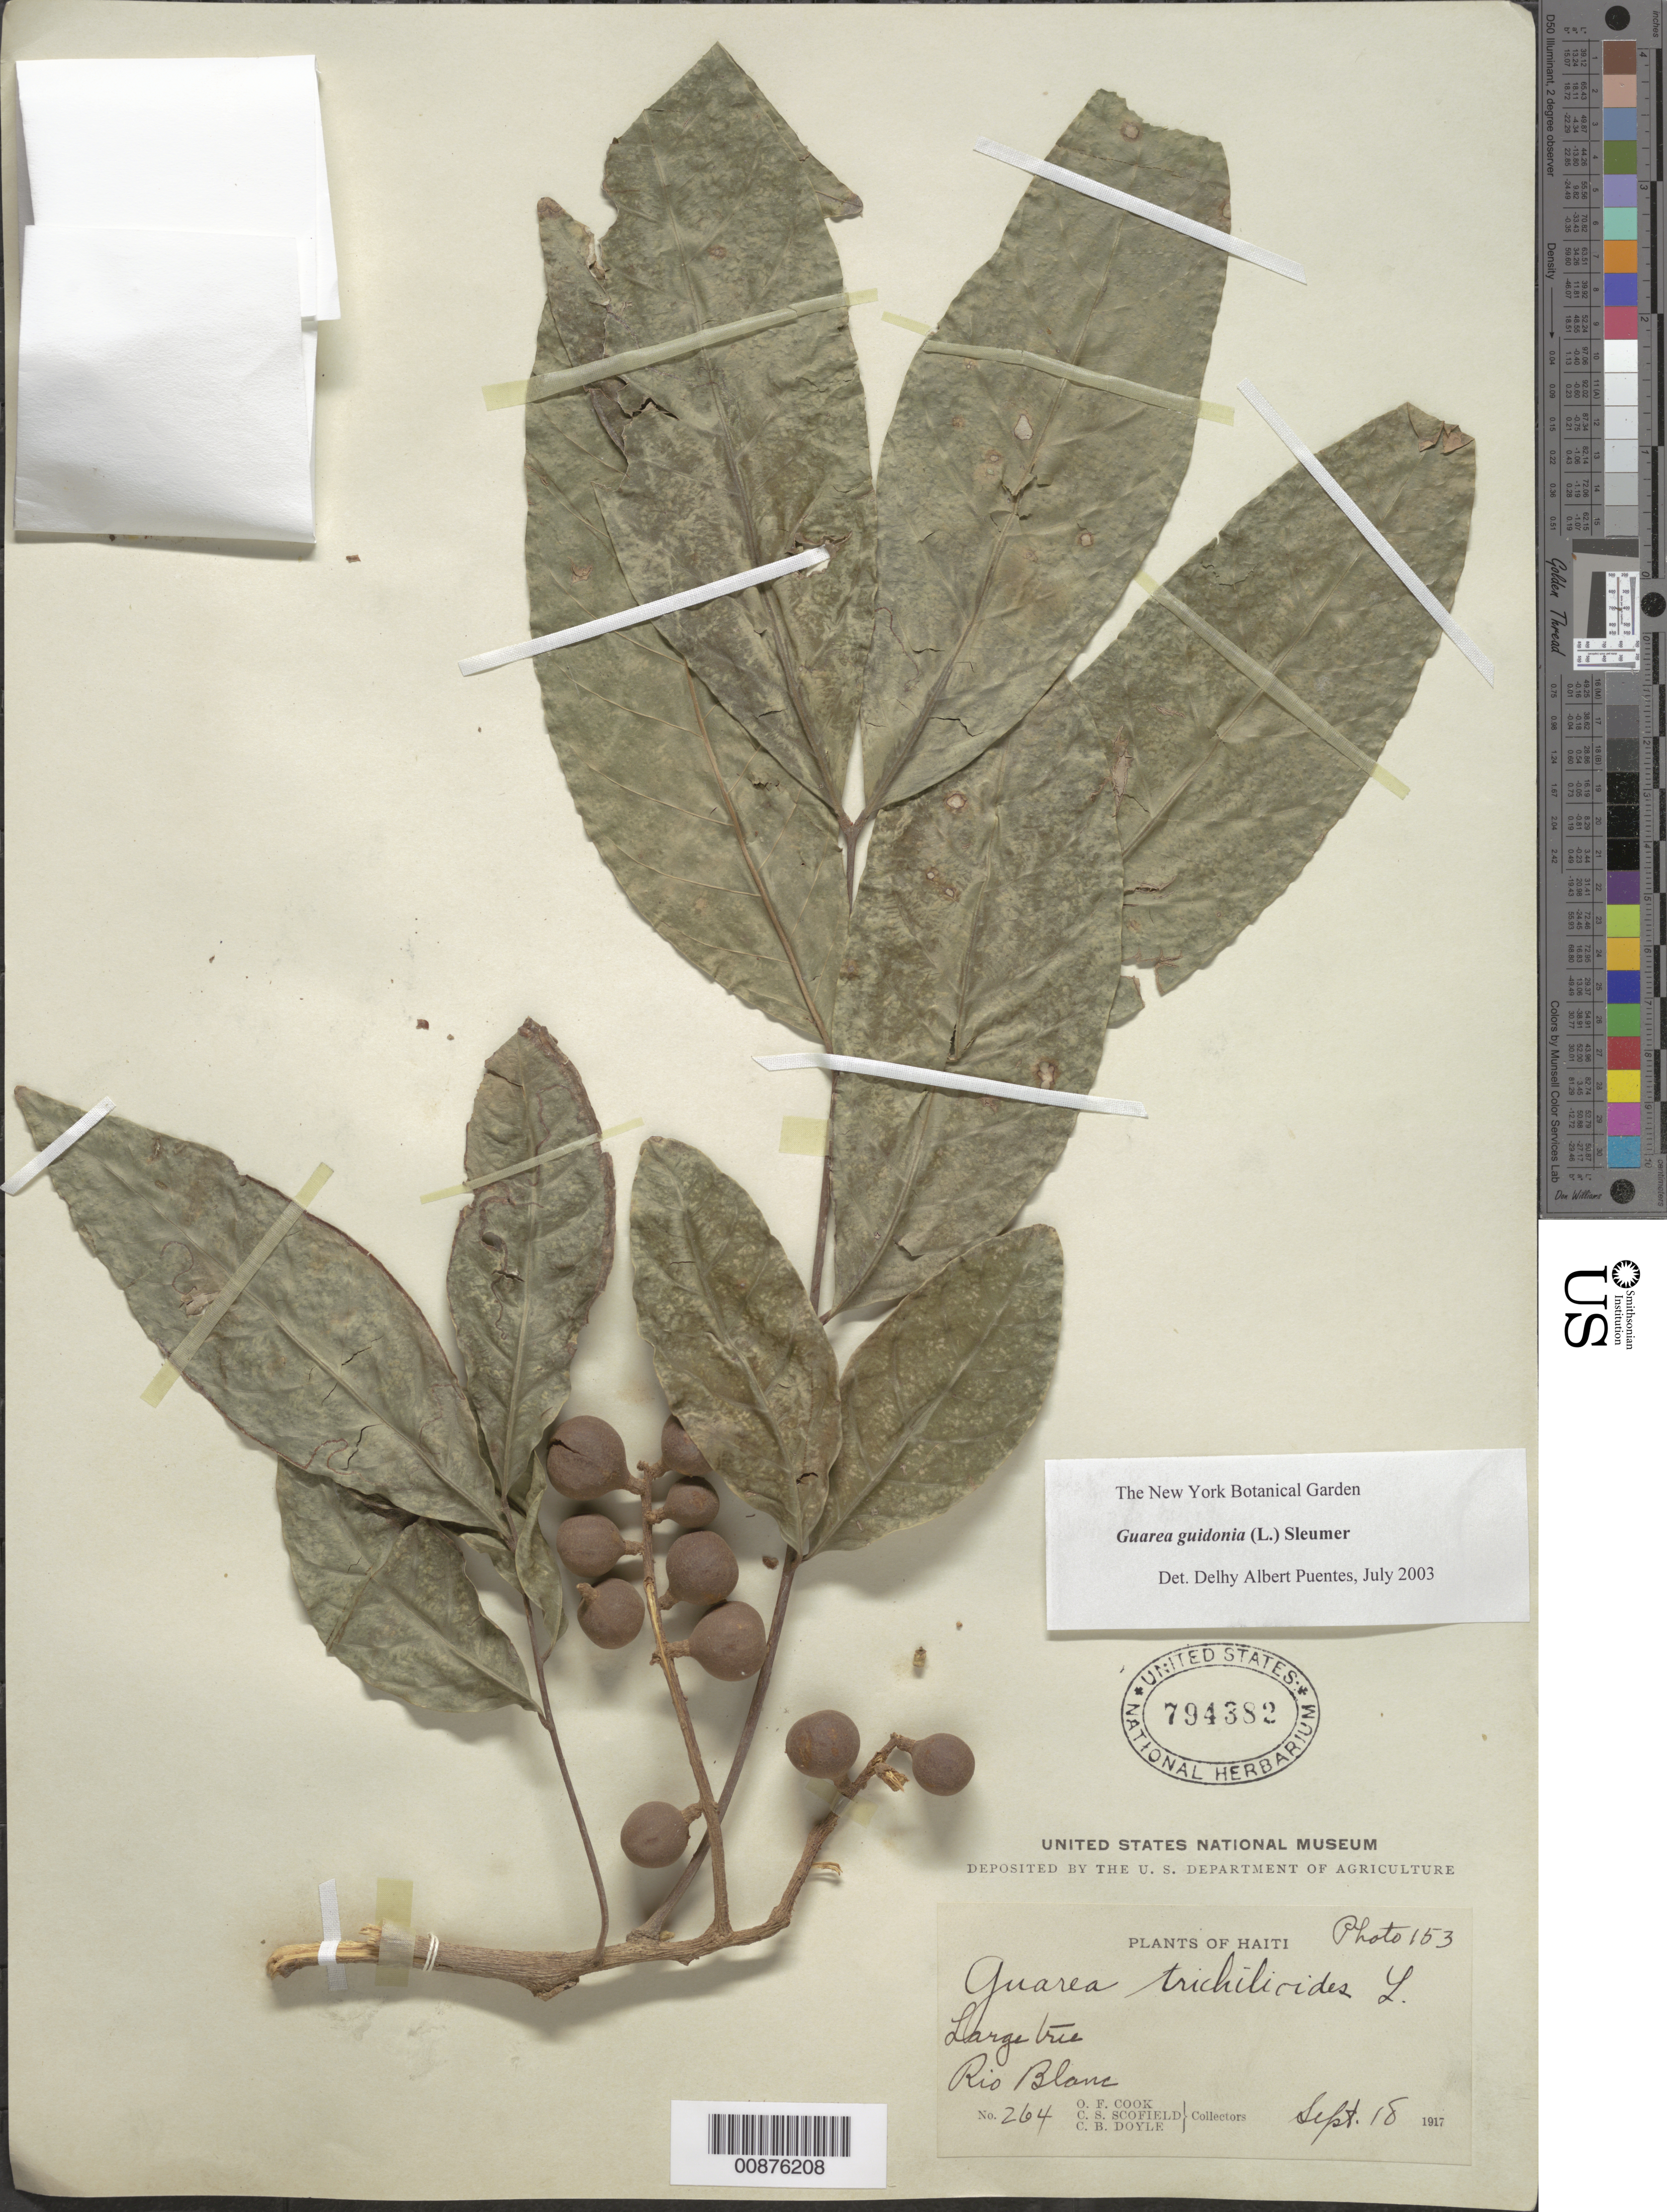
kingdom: Plantae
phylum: Tracheophyta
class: Magnoliopsida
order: Sapindales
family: Meliaceae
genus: Guarea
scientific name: Guarea guidonia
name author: (L.) Sleumer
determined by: Puentes, D. A.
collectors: O. F. Cook, C. Scofield & C. Doyle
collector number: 264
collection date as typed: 18 Sep 1917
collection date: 1917-09-18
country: Haiti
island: Hispaniola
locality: Rio Blanc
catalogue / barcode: US 794382